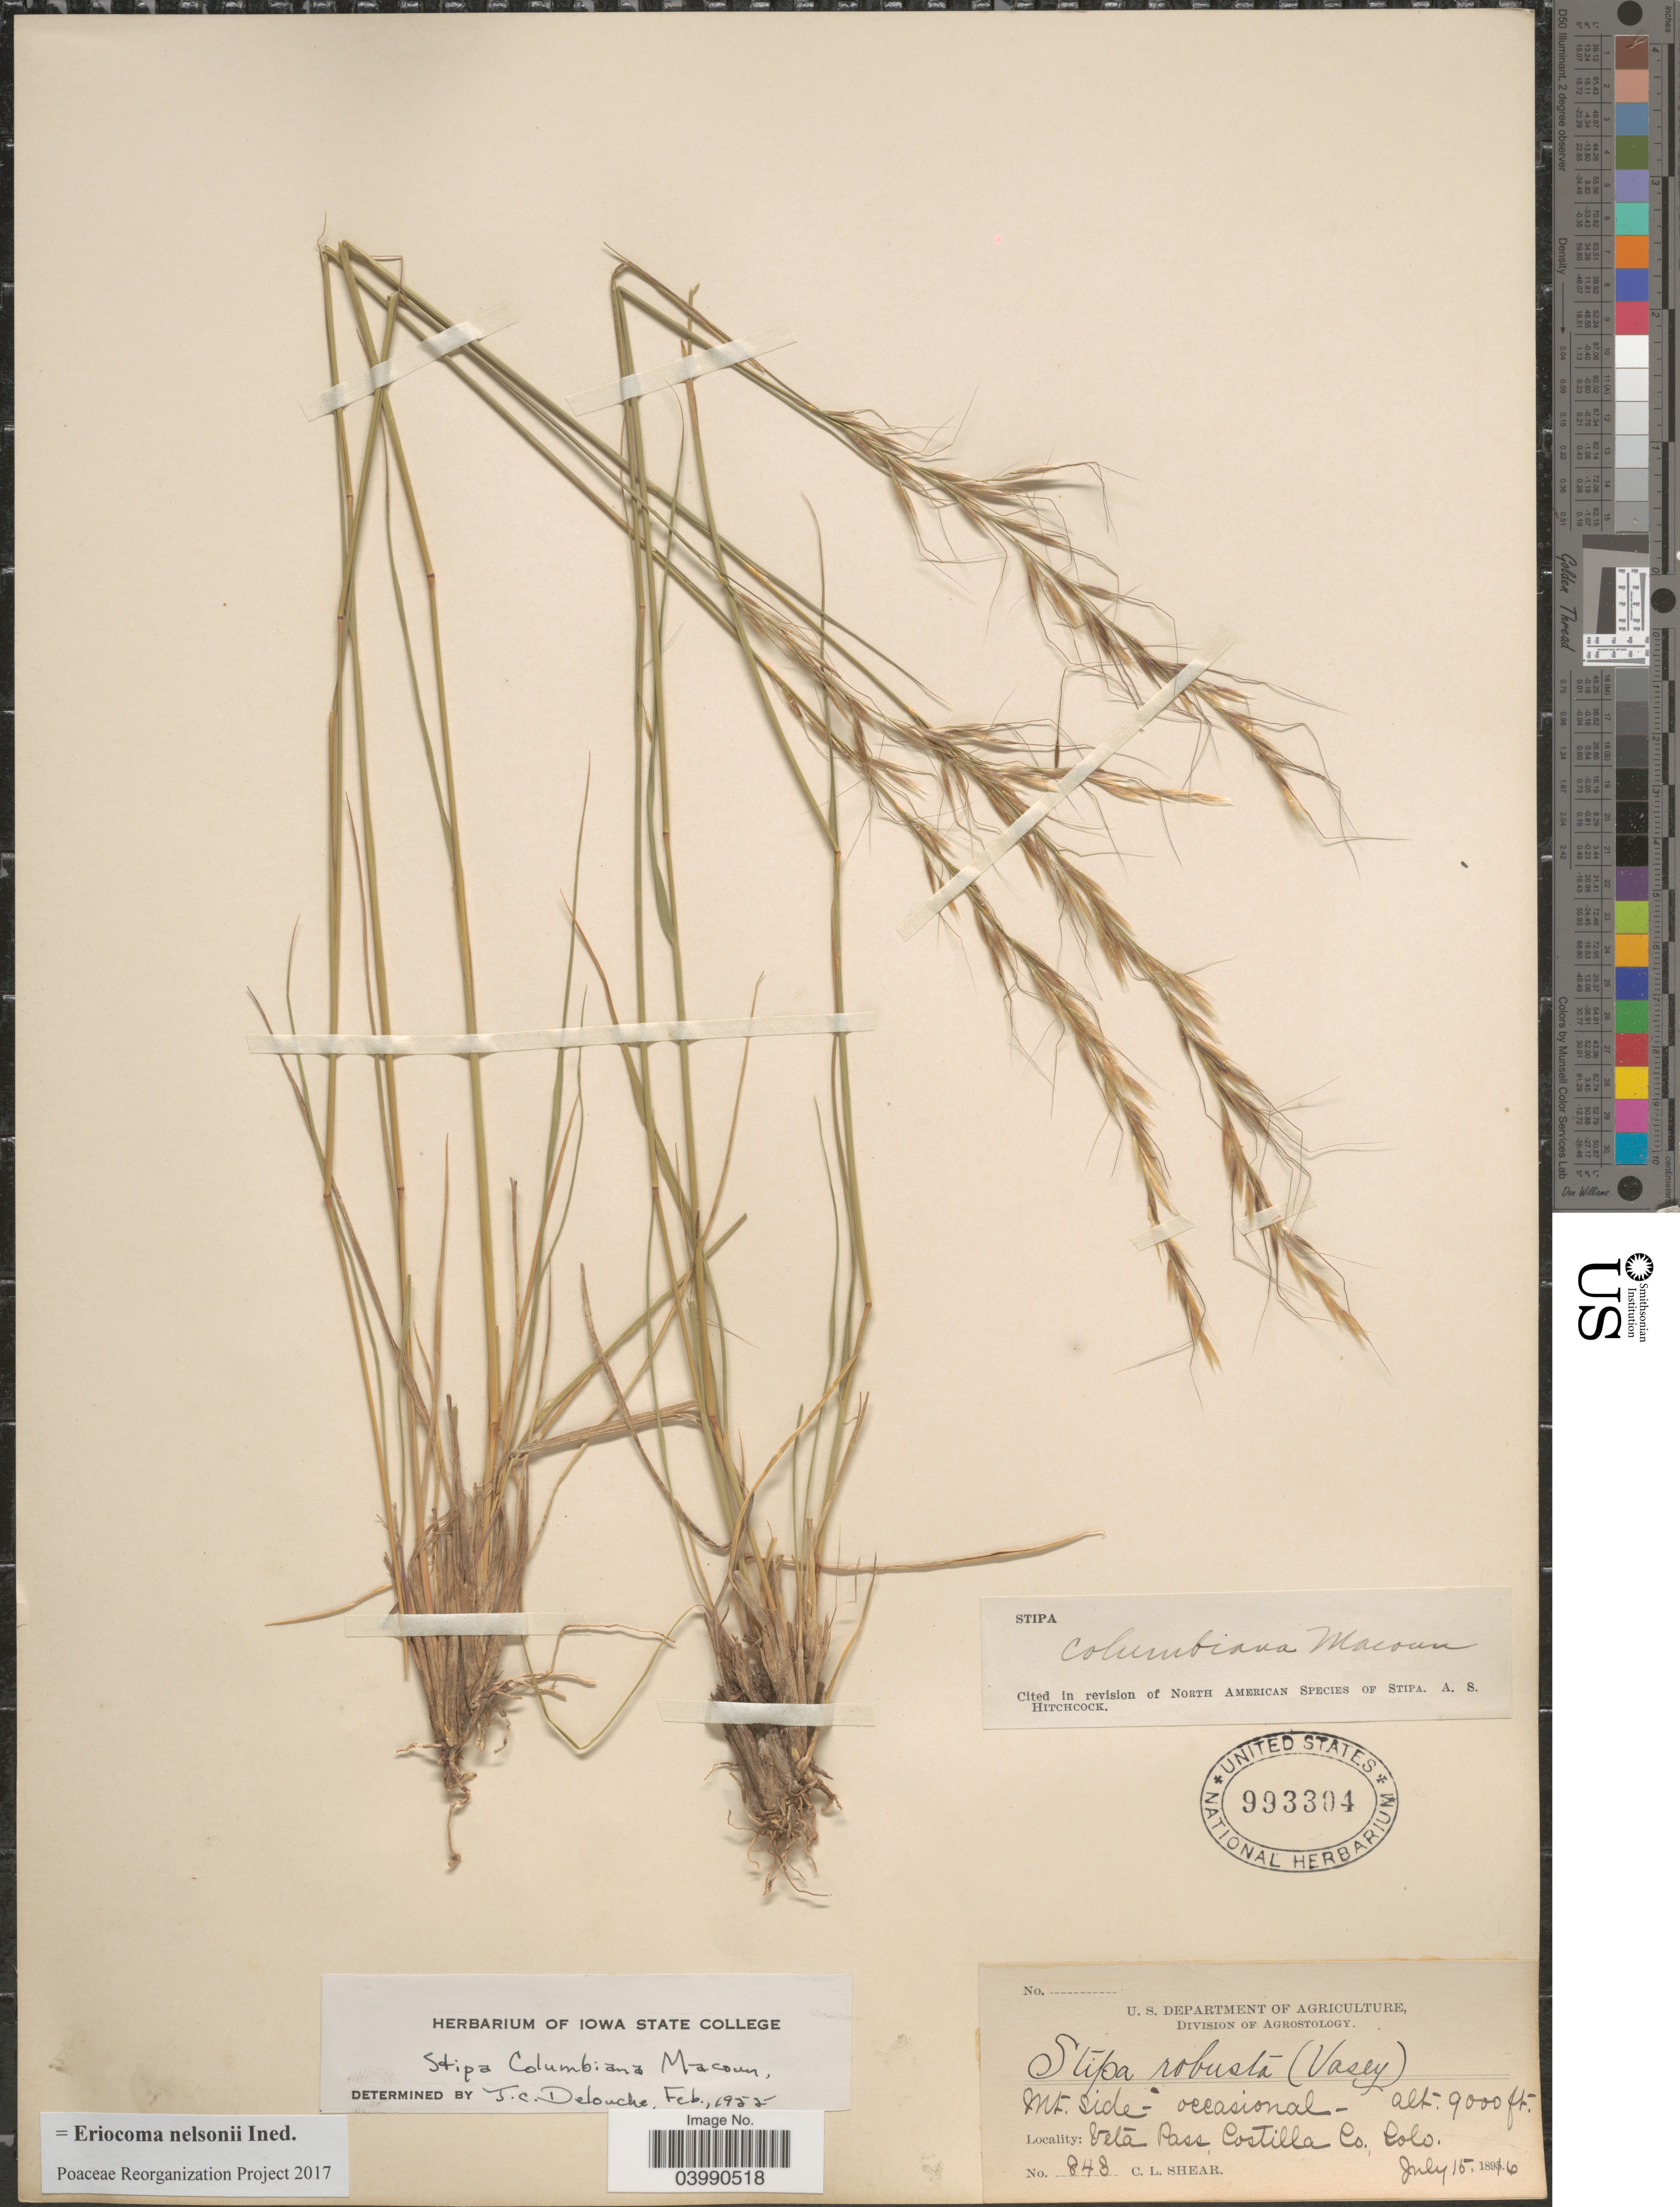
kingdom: Plantae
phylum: Tracheophyta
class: Liliopsida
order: Poales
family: Poaceae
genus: Eriocoma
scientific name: Eriocoma nelsonii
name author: (Scribn.) Romasch.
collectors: C. L. Shear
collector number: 843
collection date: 1816-07-15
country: United States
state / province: Colorado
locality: Mt. Side- occasional- Veta Pass Costilla Co.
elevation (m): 2743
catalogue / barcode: US 993304